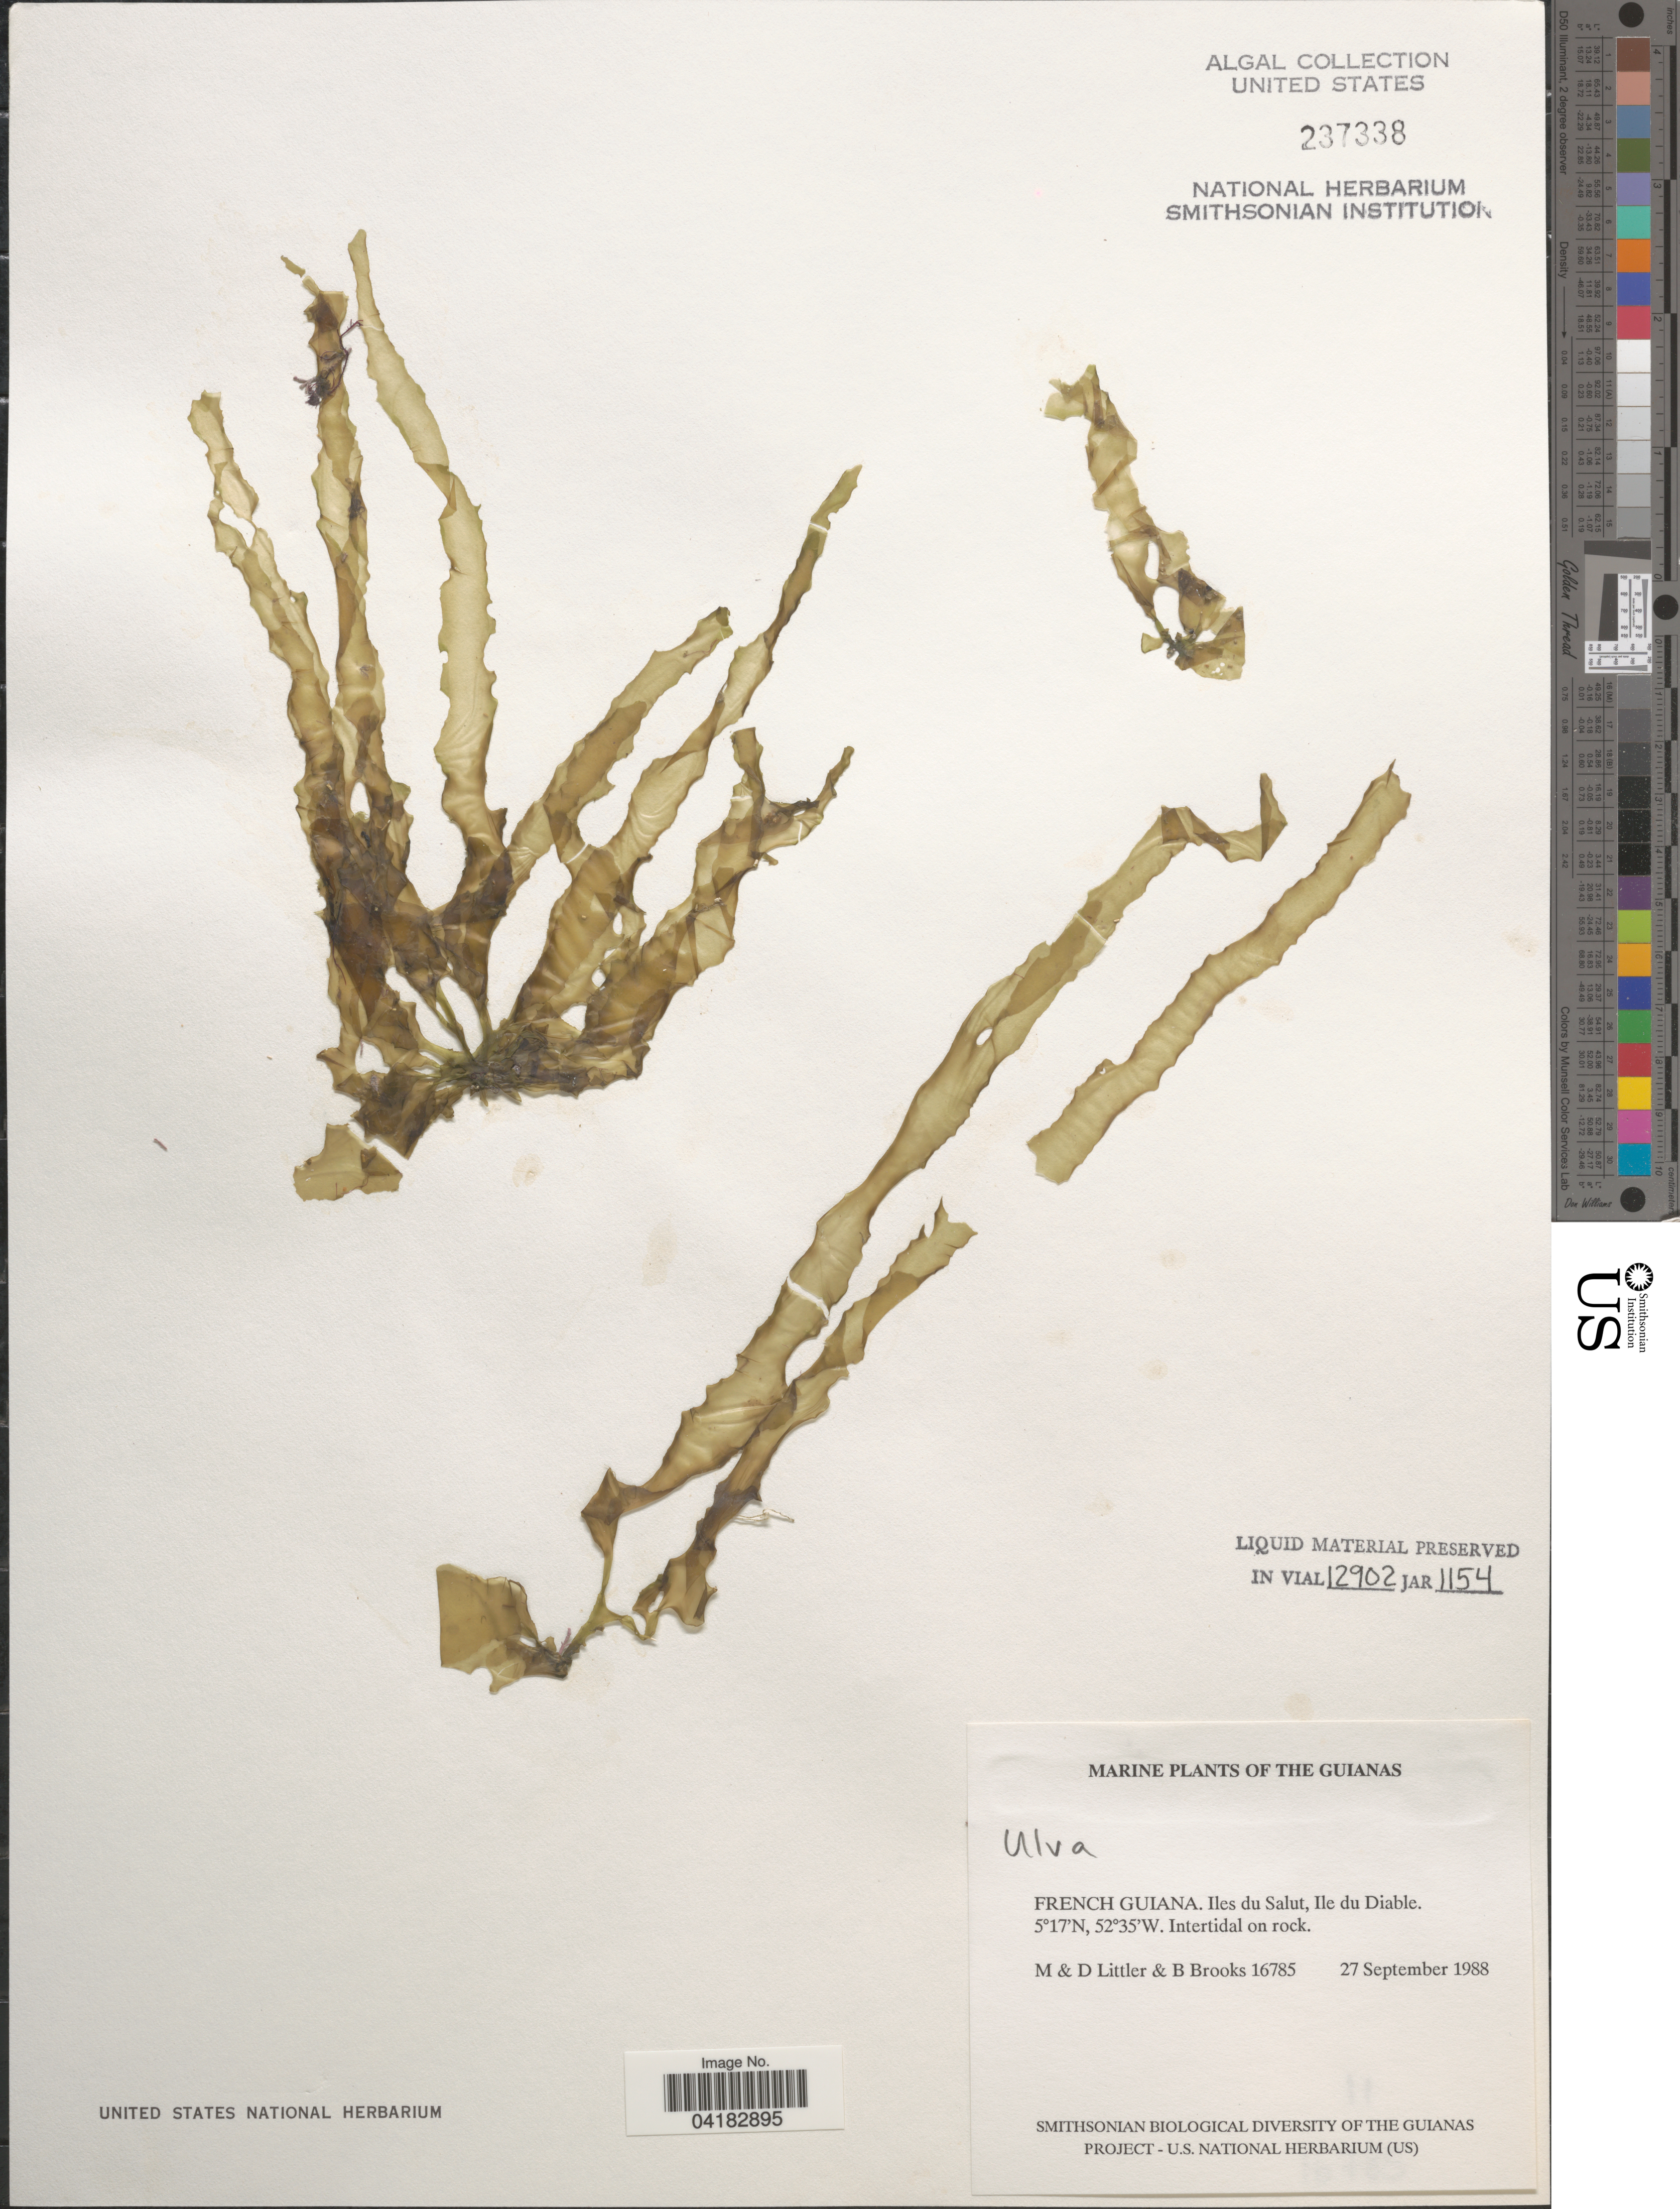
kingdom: Plantae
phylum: Chlorophyta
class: Ulvophyceae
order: Ulvales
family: Ulvaceae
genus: Ulva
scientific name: Ulva sp.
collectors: M. Littler, D. S. Littler & B. Brooks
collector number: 16785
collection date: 1988-09-27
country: French Guiana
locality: Guianas. Iles du Salut, Ile du Diable.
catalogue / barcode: US 237338